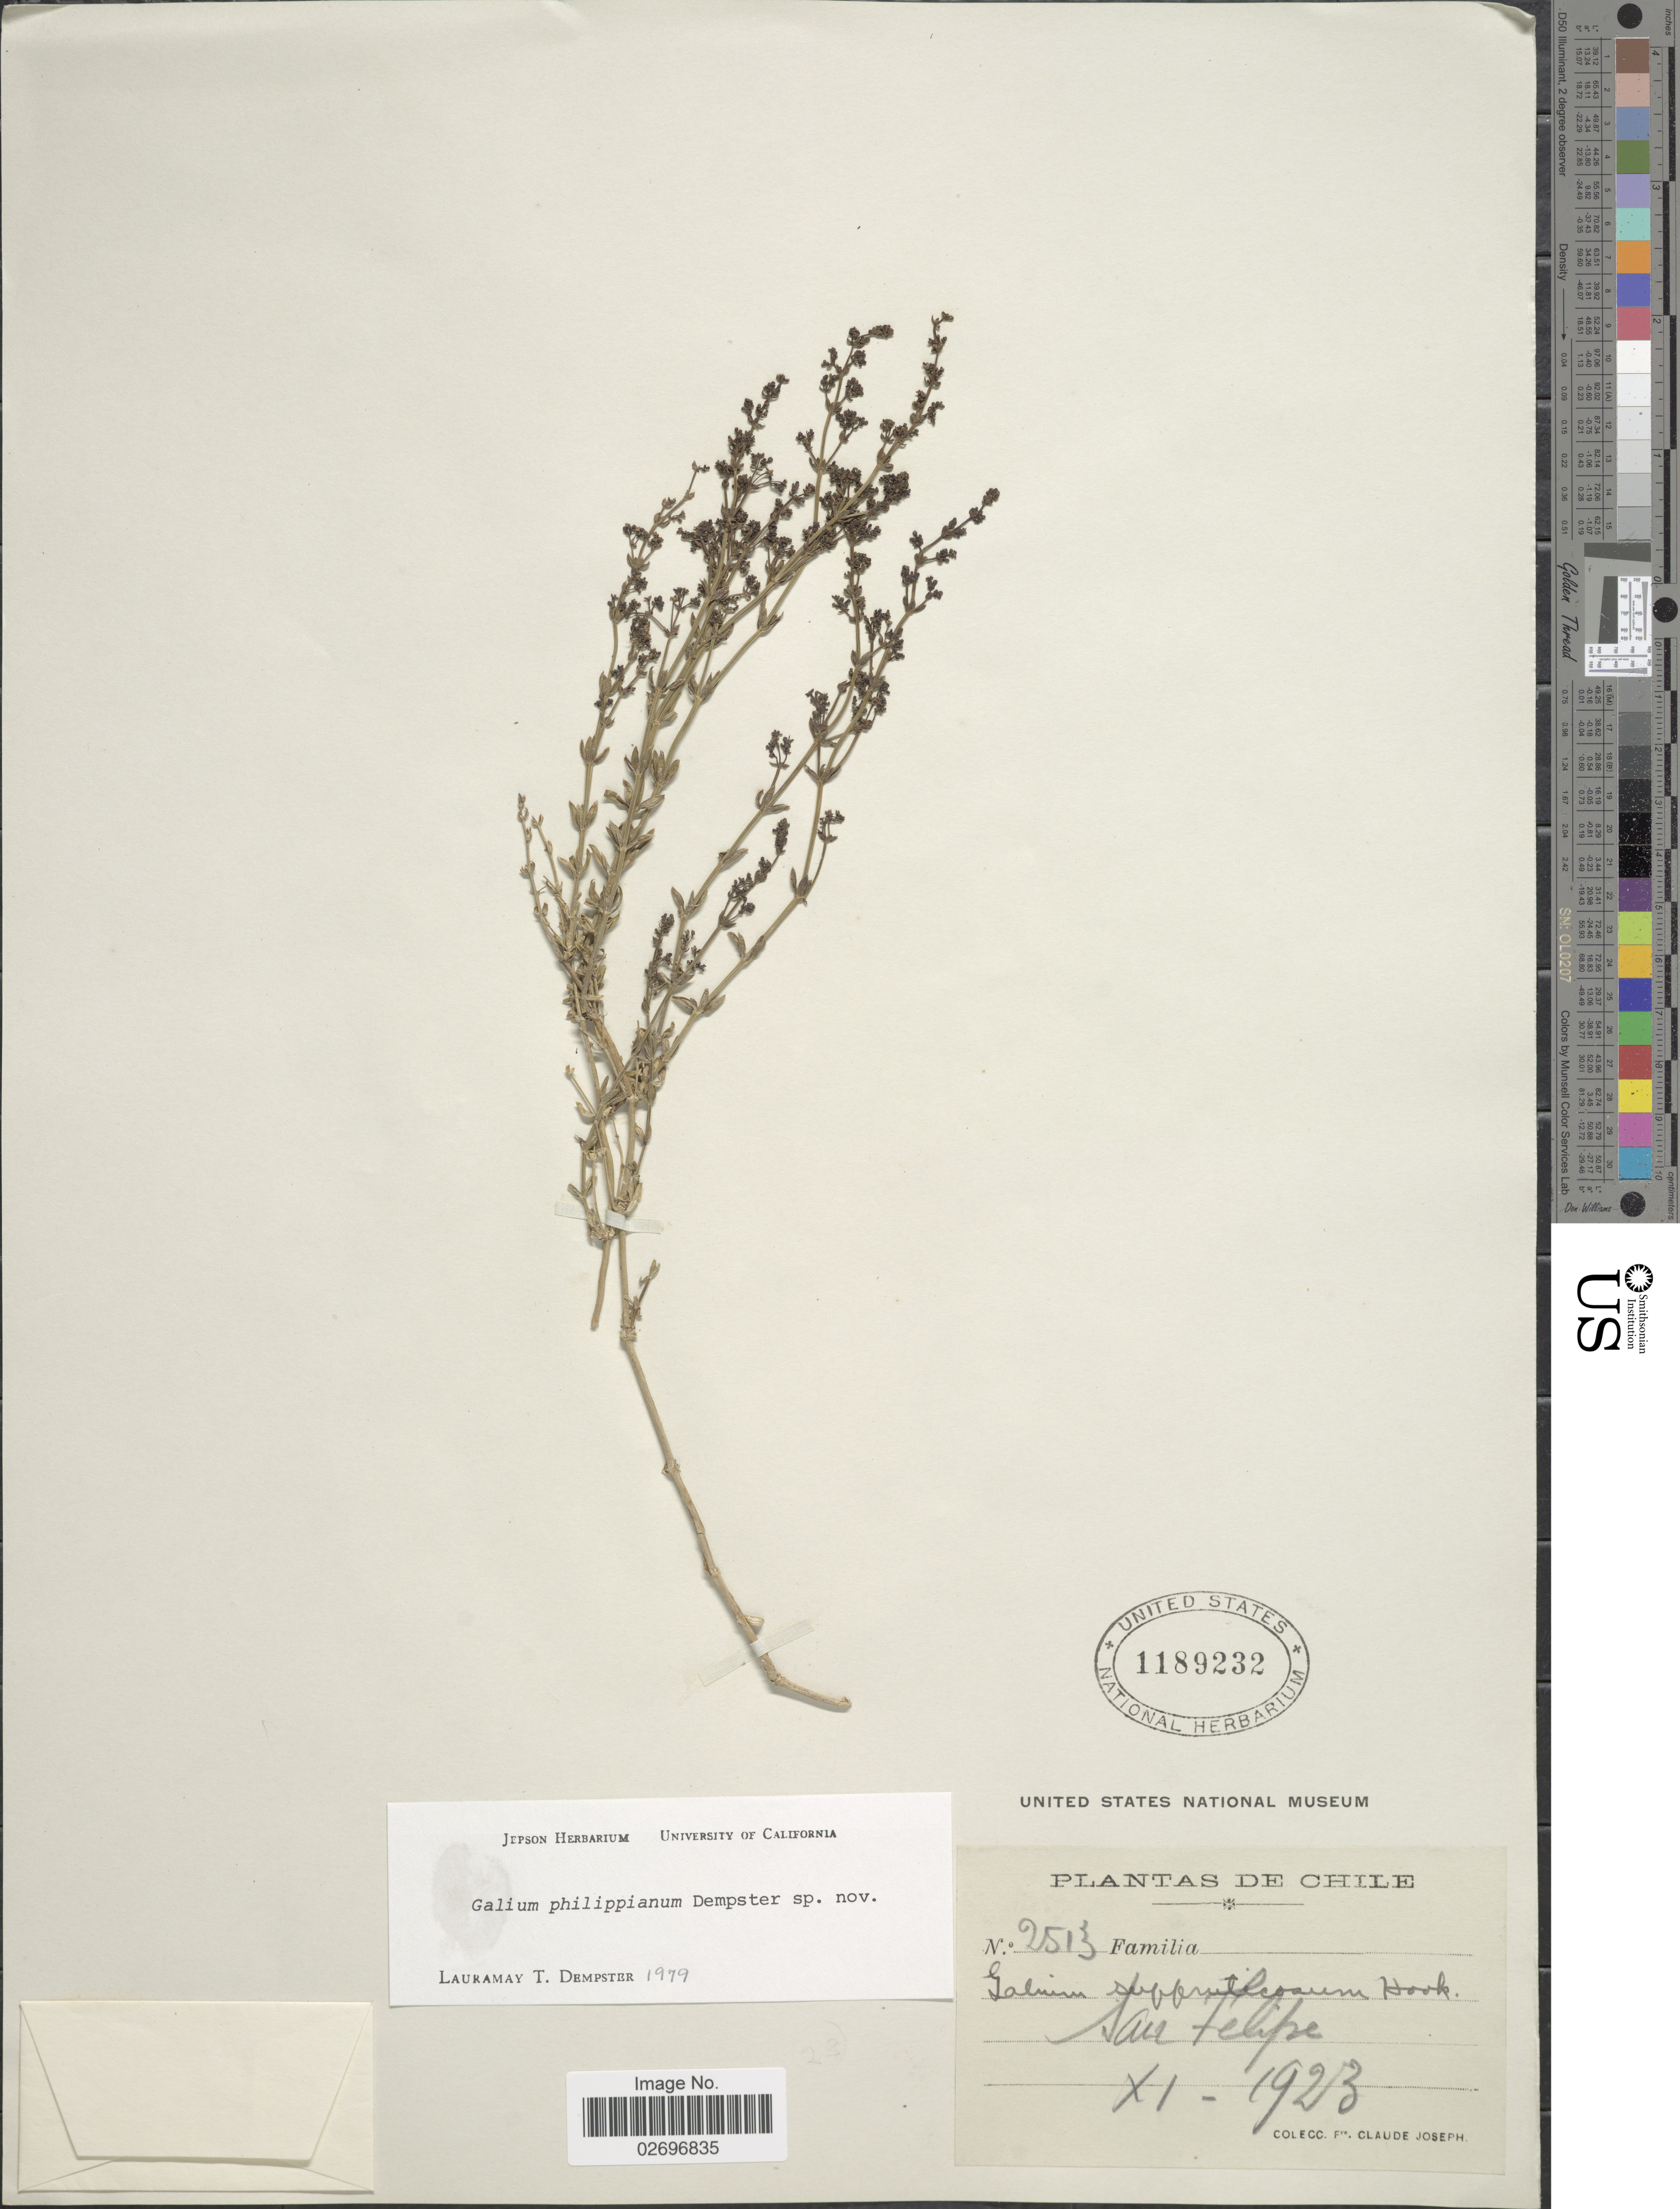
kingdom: Plantae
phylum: Tracheophyta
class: Magnoliopsida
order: Gentianales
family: Rubiaceae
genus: Galium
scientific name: Galium philippianum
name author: Dempster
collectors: Bro. Claude-Joseph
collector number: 2513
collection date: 1923-11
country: Chile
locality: San Felipe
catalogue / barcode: US 1189232